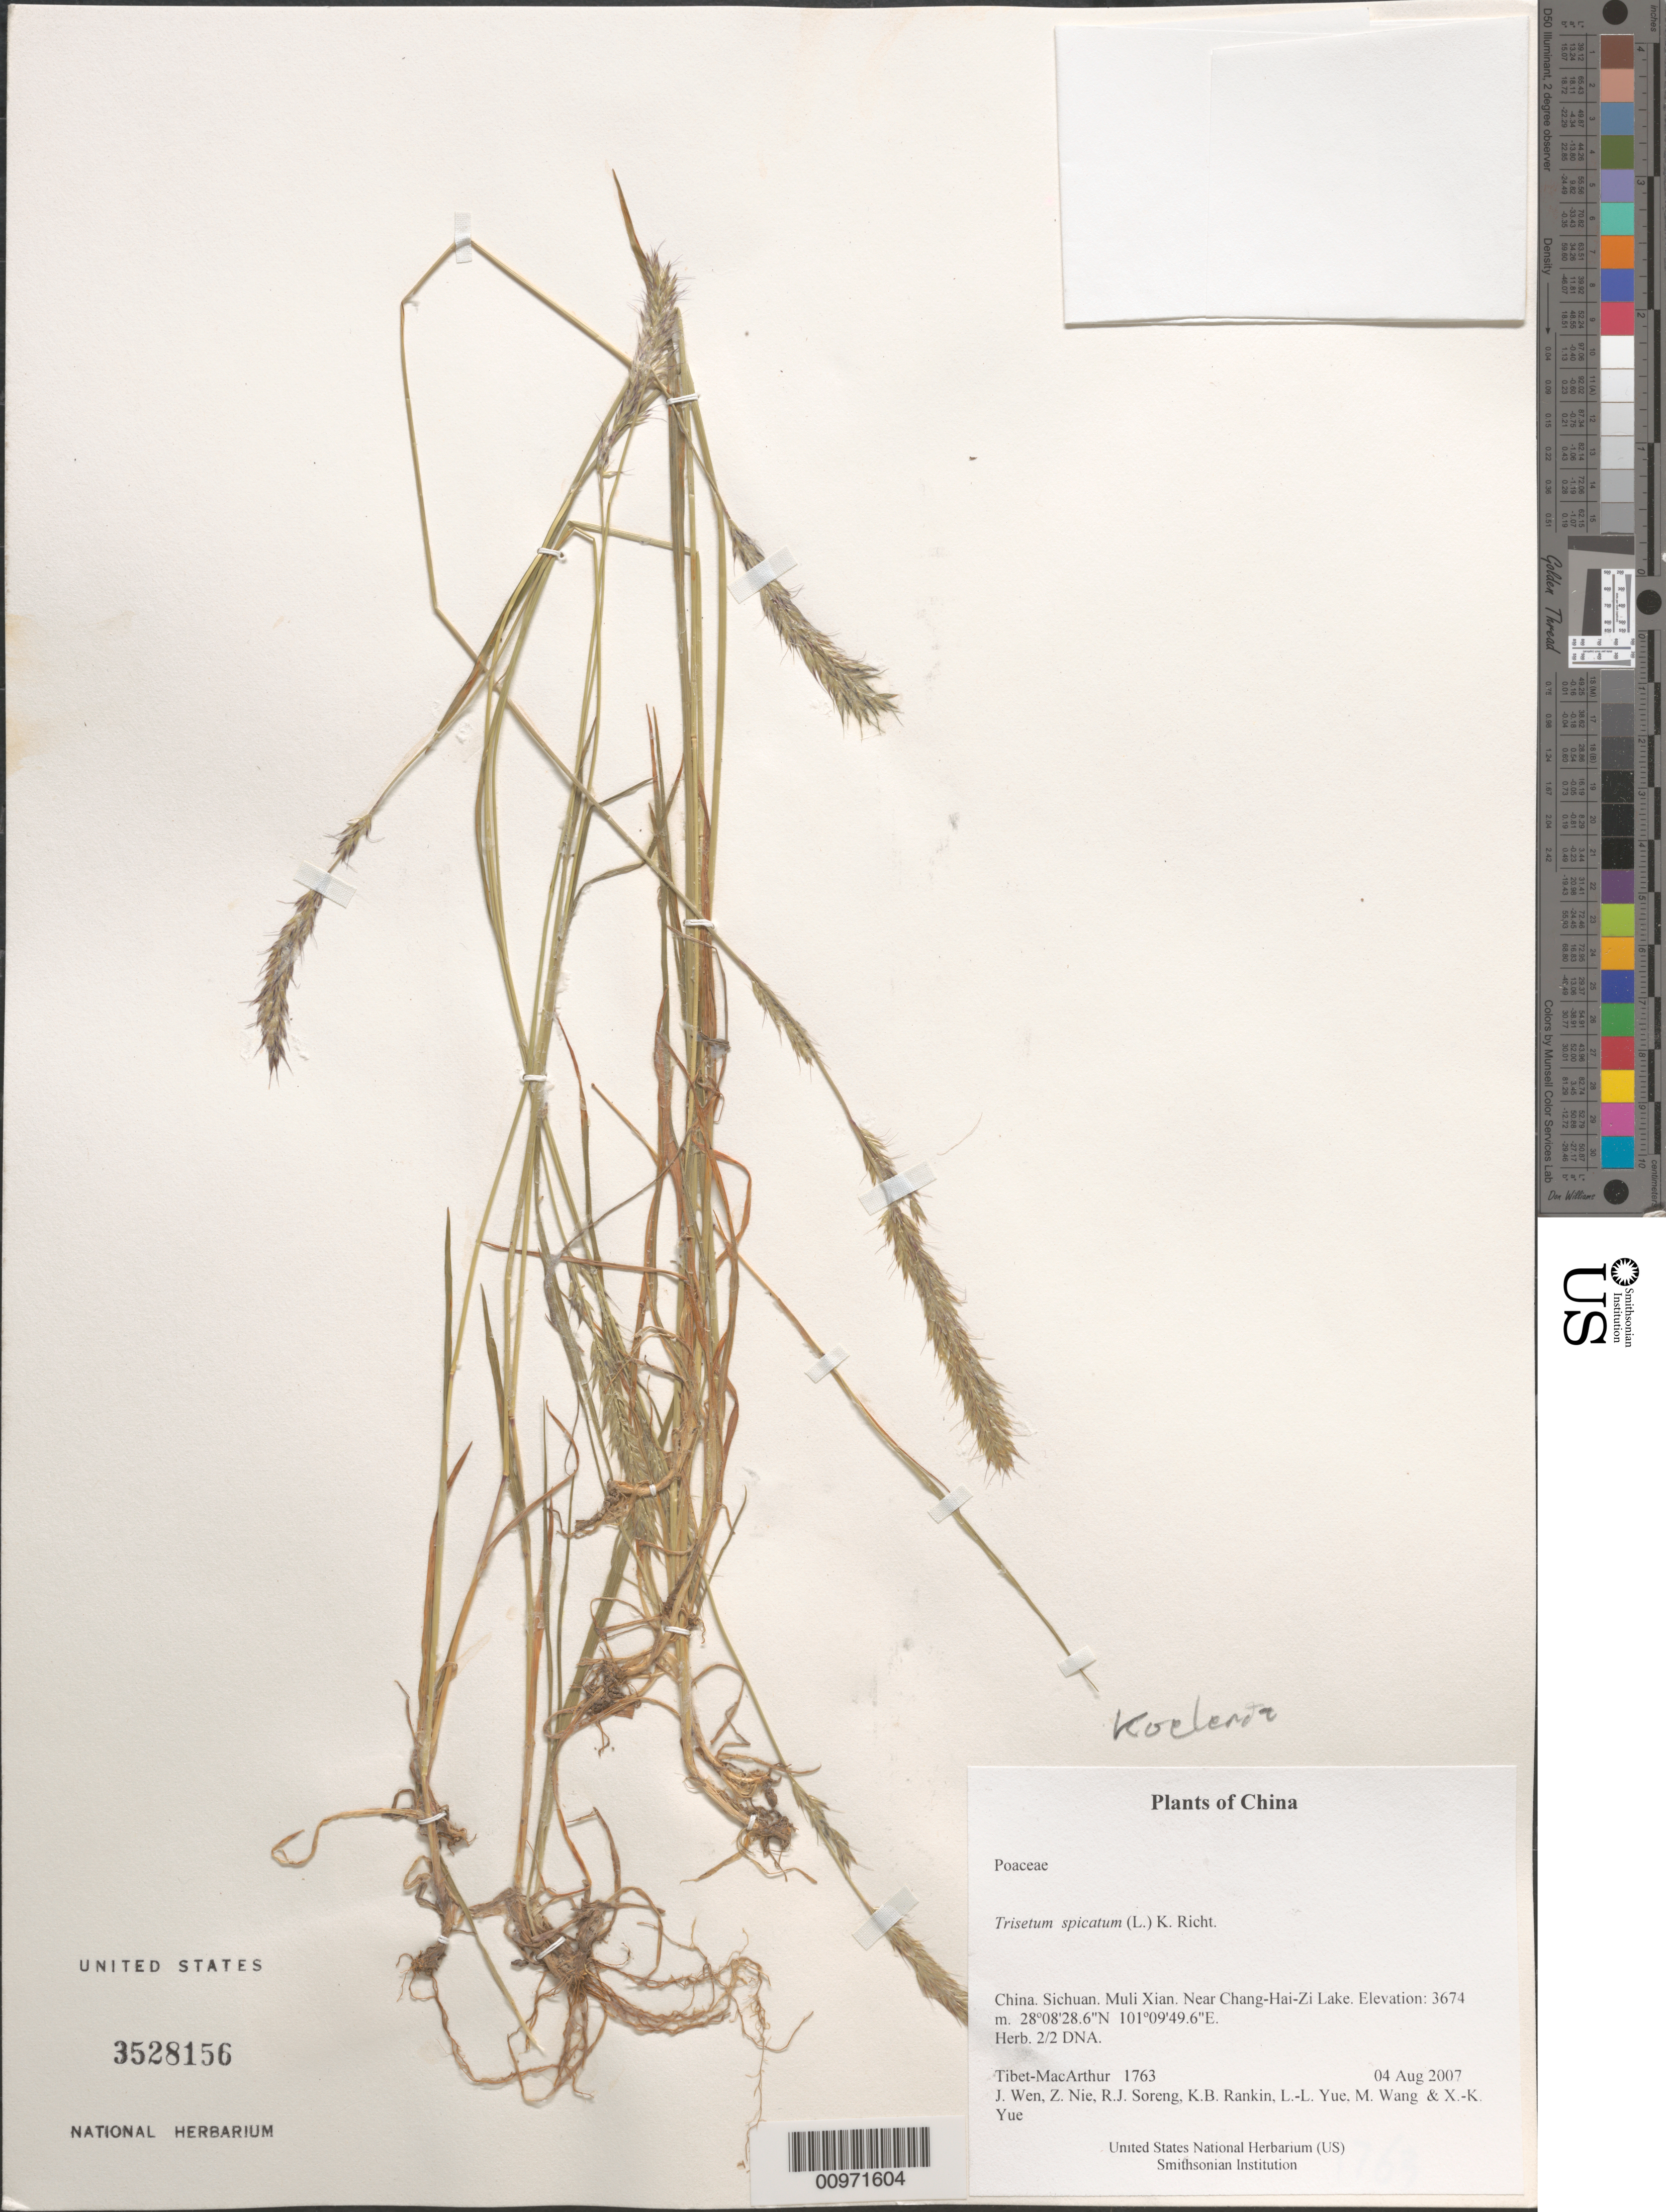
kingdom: Plantae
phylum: Tracheophyta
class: Liliopsida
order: Poales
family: Poaceae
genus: Koeleria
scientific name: Koeleria spicata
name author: (L.) Barberá et al.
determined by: Soreng, Robert J., Research Associate (BOT), Smithsonian Institution - National Museum of Natural History (UNITED STATES)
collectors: Tibet-MacArthur, J. Wen, Z. Nie, R. J. Soreng, K. Rankin, L. Yue, M. Wang & X. Yue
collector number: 1763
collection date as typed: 04 Aug 2007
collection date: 2007-08-04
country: China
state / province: Sichuan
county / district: Muli Xian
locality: Near Chang-Hai-Zi Lake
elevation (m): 3674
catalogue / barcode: US 3528156